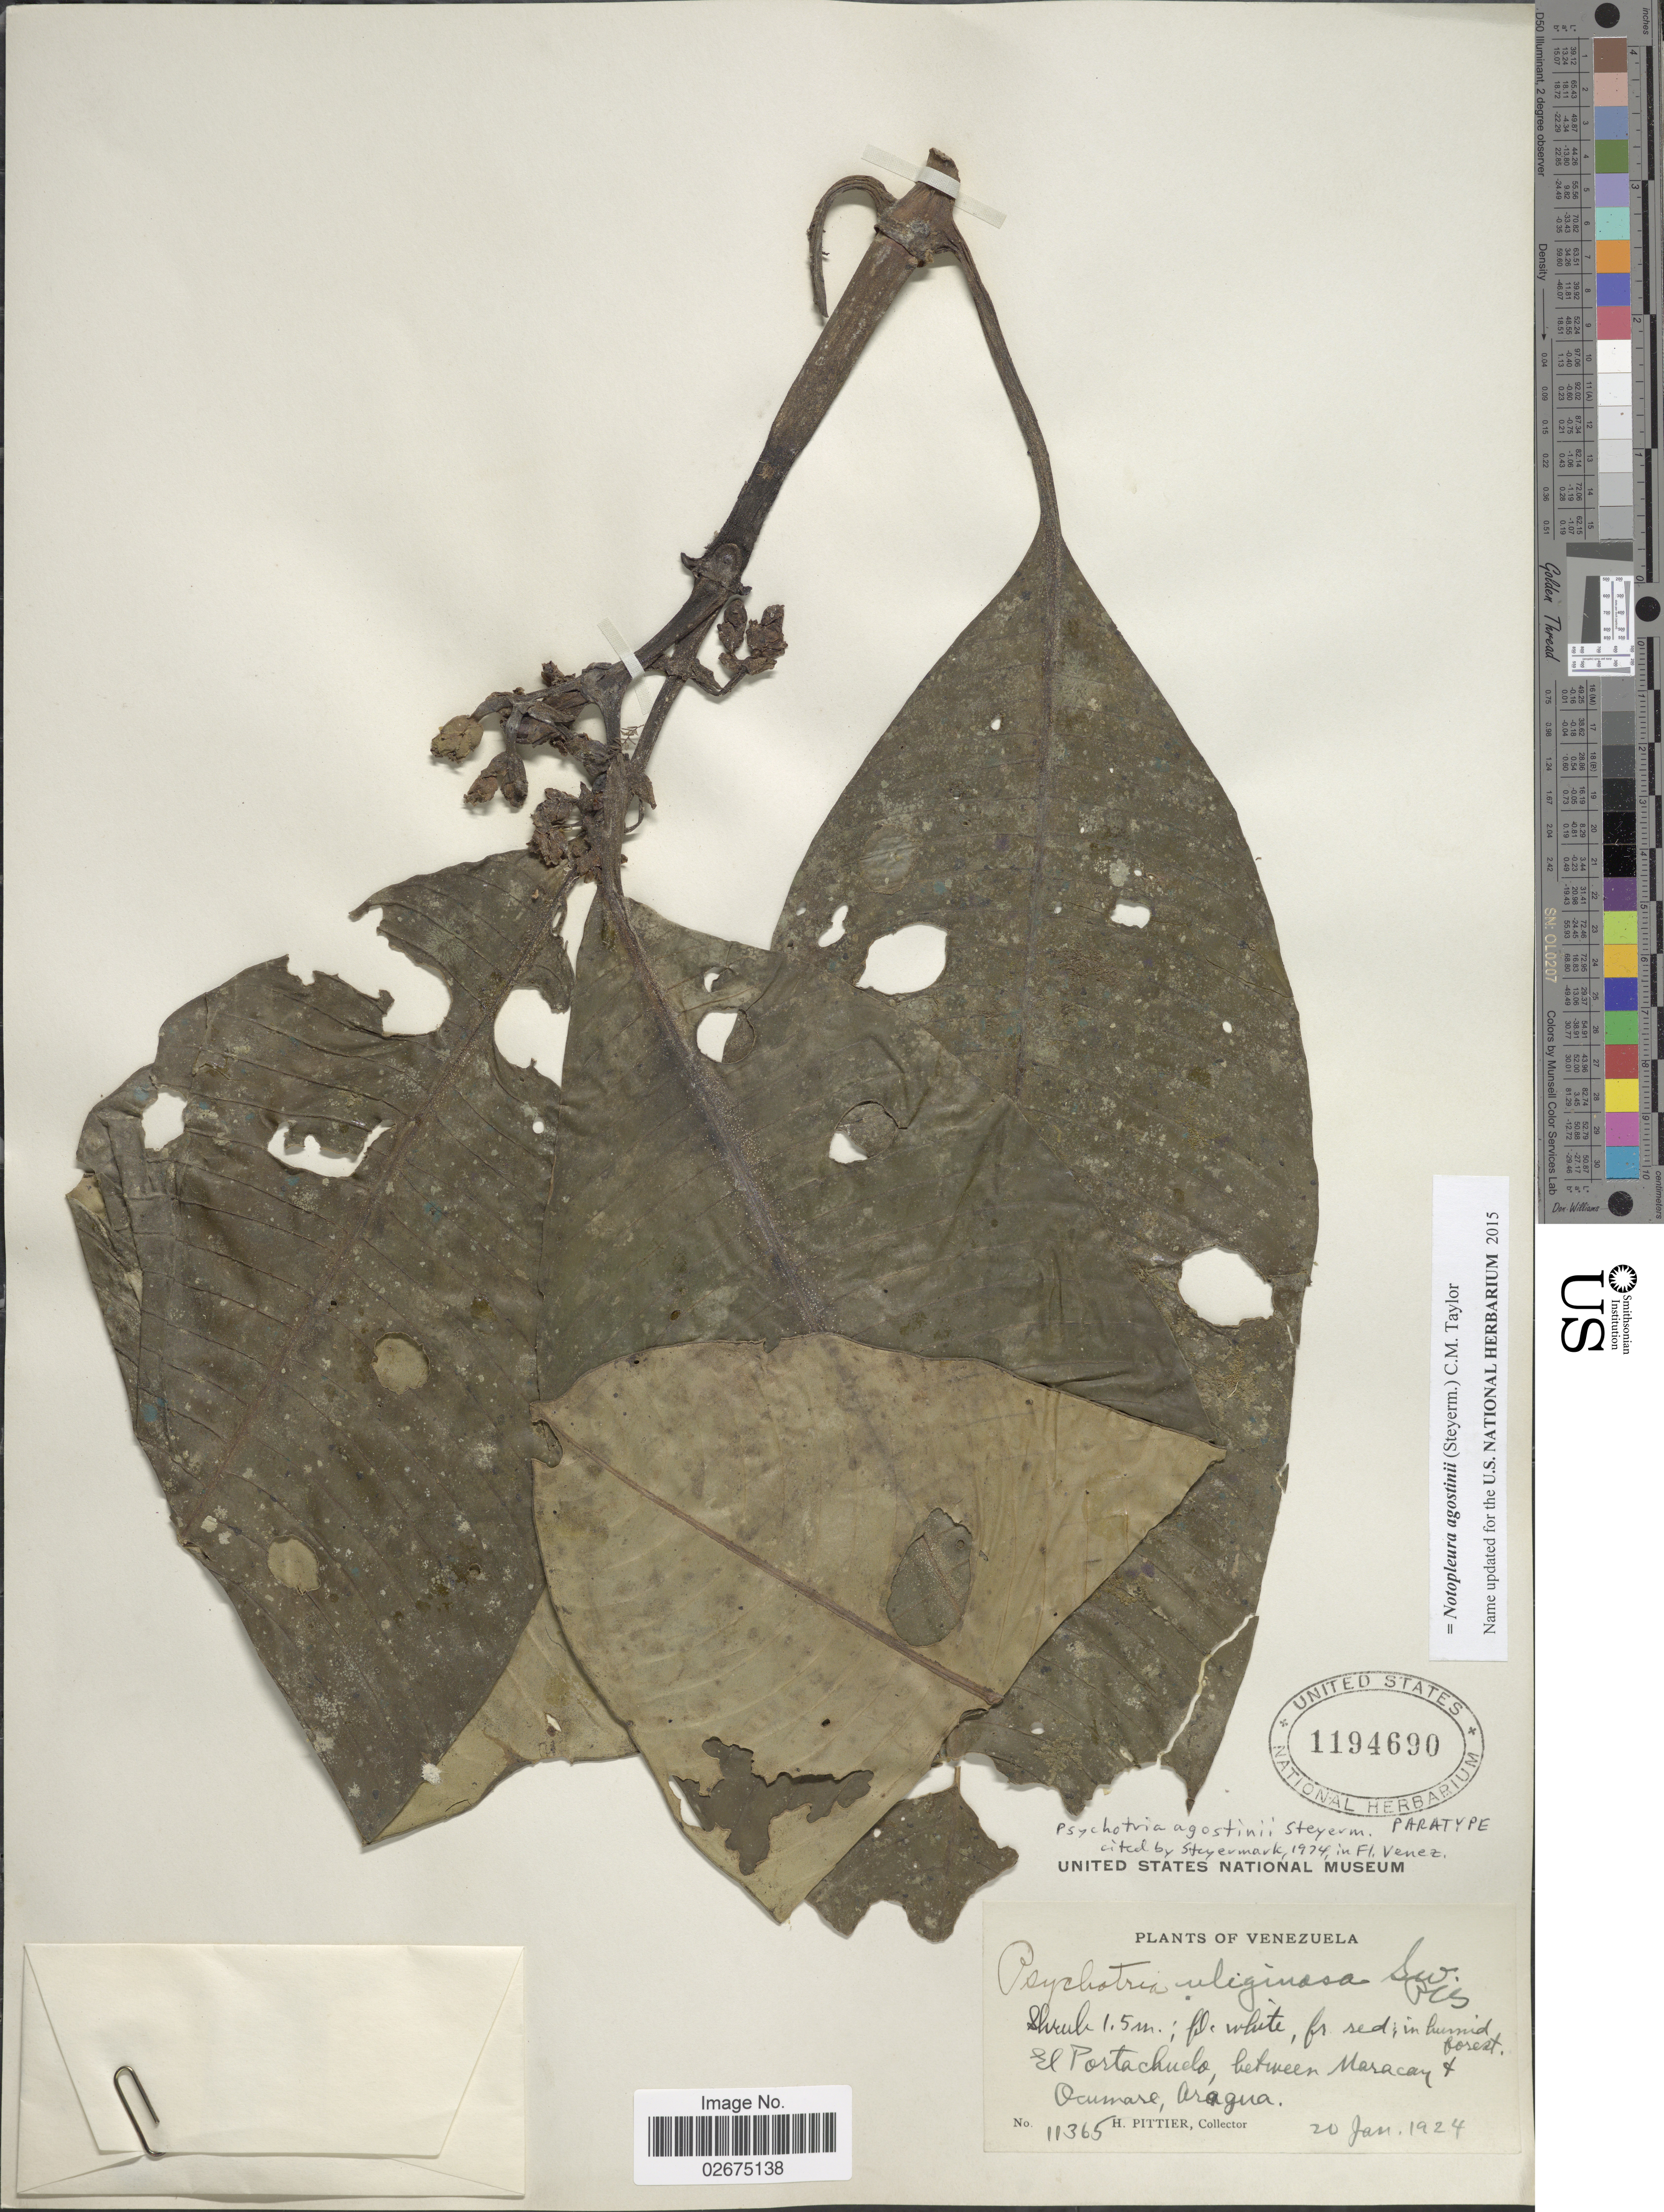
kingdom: Plantae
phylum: Tracheophyta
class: Magnoliopsida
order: Gentianales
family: Rubiaceae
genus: Notopleura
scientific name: Notopleura agostinii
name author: (Steyerm.) C.M. Taylor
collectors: H. F. Pittier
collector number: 11365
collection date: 1924-01-20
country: Venezuela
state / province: Aragua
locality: El Portachuelo, between Maracay & Ocumare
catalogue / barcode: US 1194690